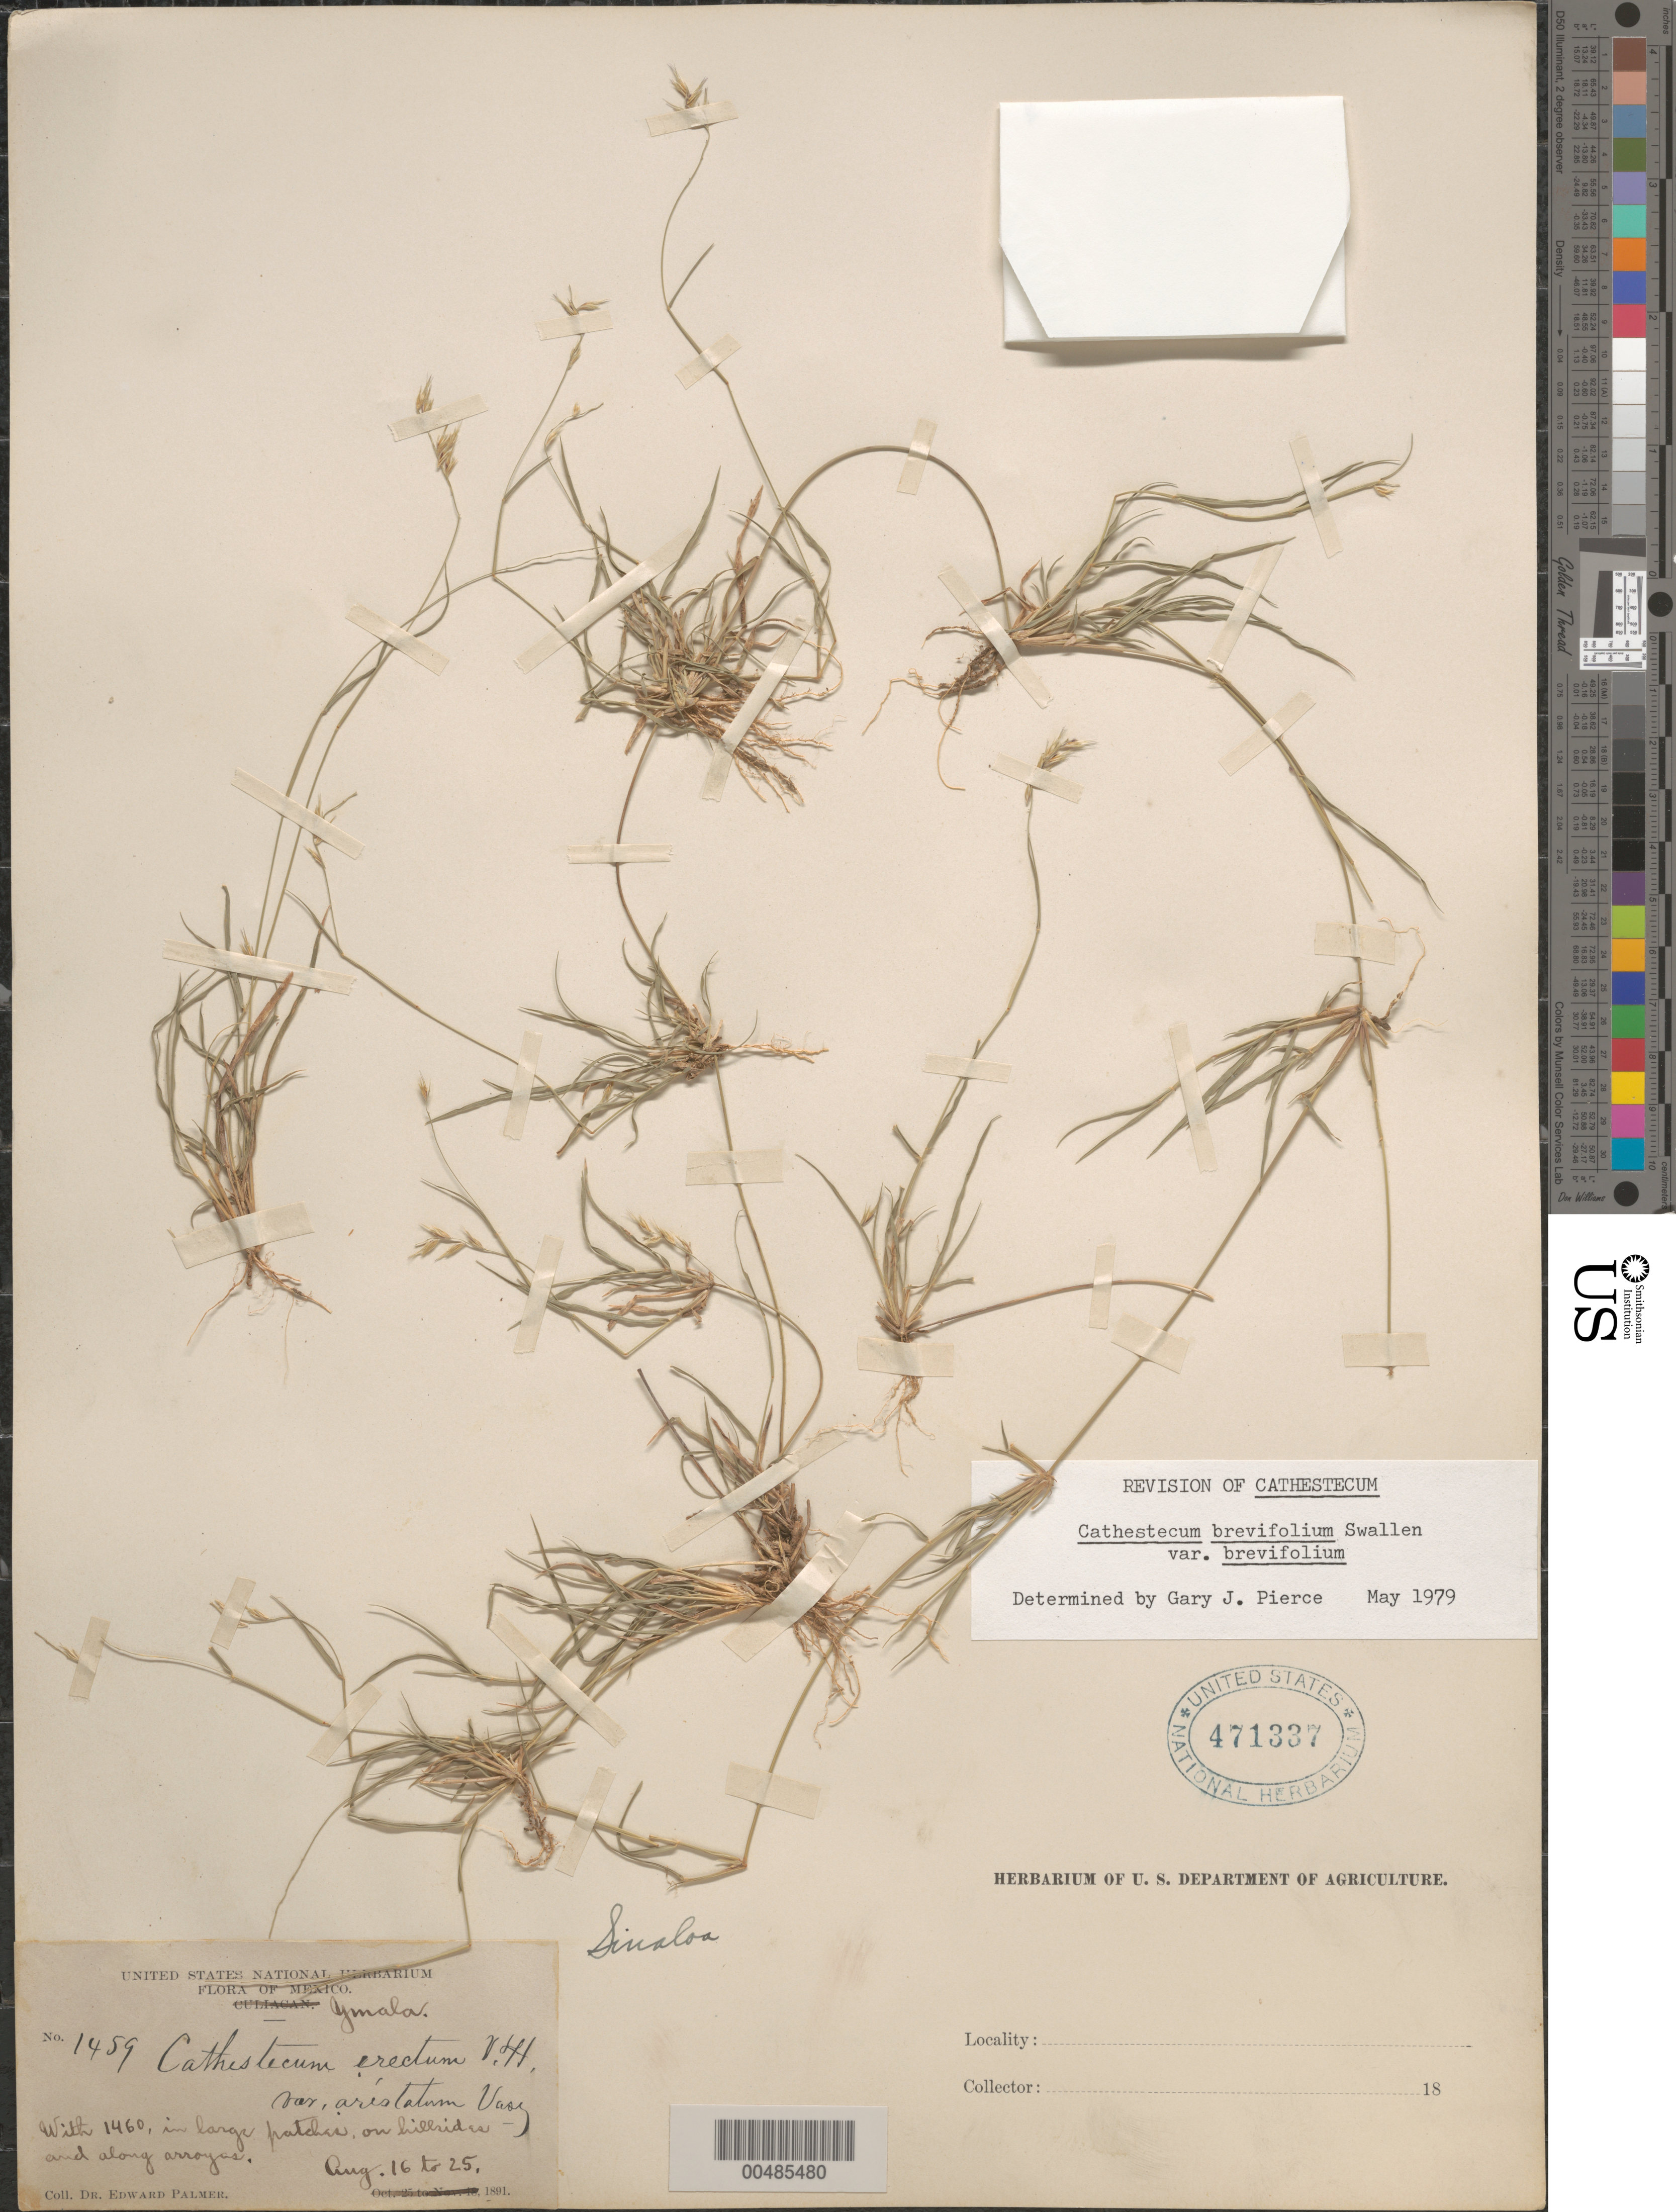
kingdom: Plantae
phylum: Tracheophyta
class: Liliopsida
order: Poales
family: Poaceae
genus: Cathestecum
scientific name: Cathestecum brevifolium var. brevifolium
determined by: Pierce, G. J.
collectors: E. Palmer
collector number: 59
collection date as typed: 16 Aug 1891 to 25 Aug 1891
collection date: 1891-08-16/1891-08-25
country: Mexico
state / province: Sinaloa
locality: Ymala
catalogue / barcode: US 471337